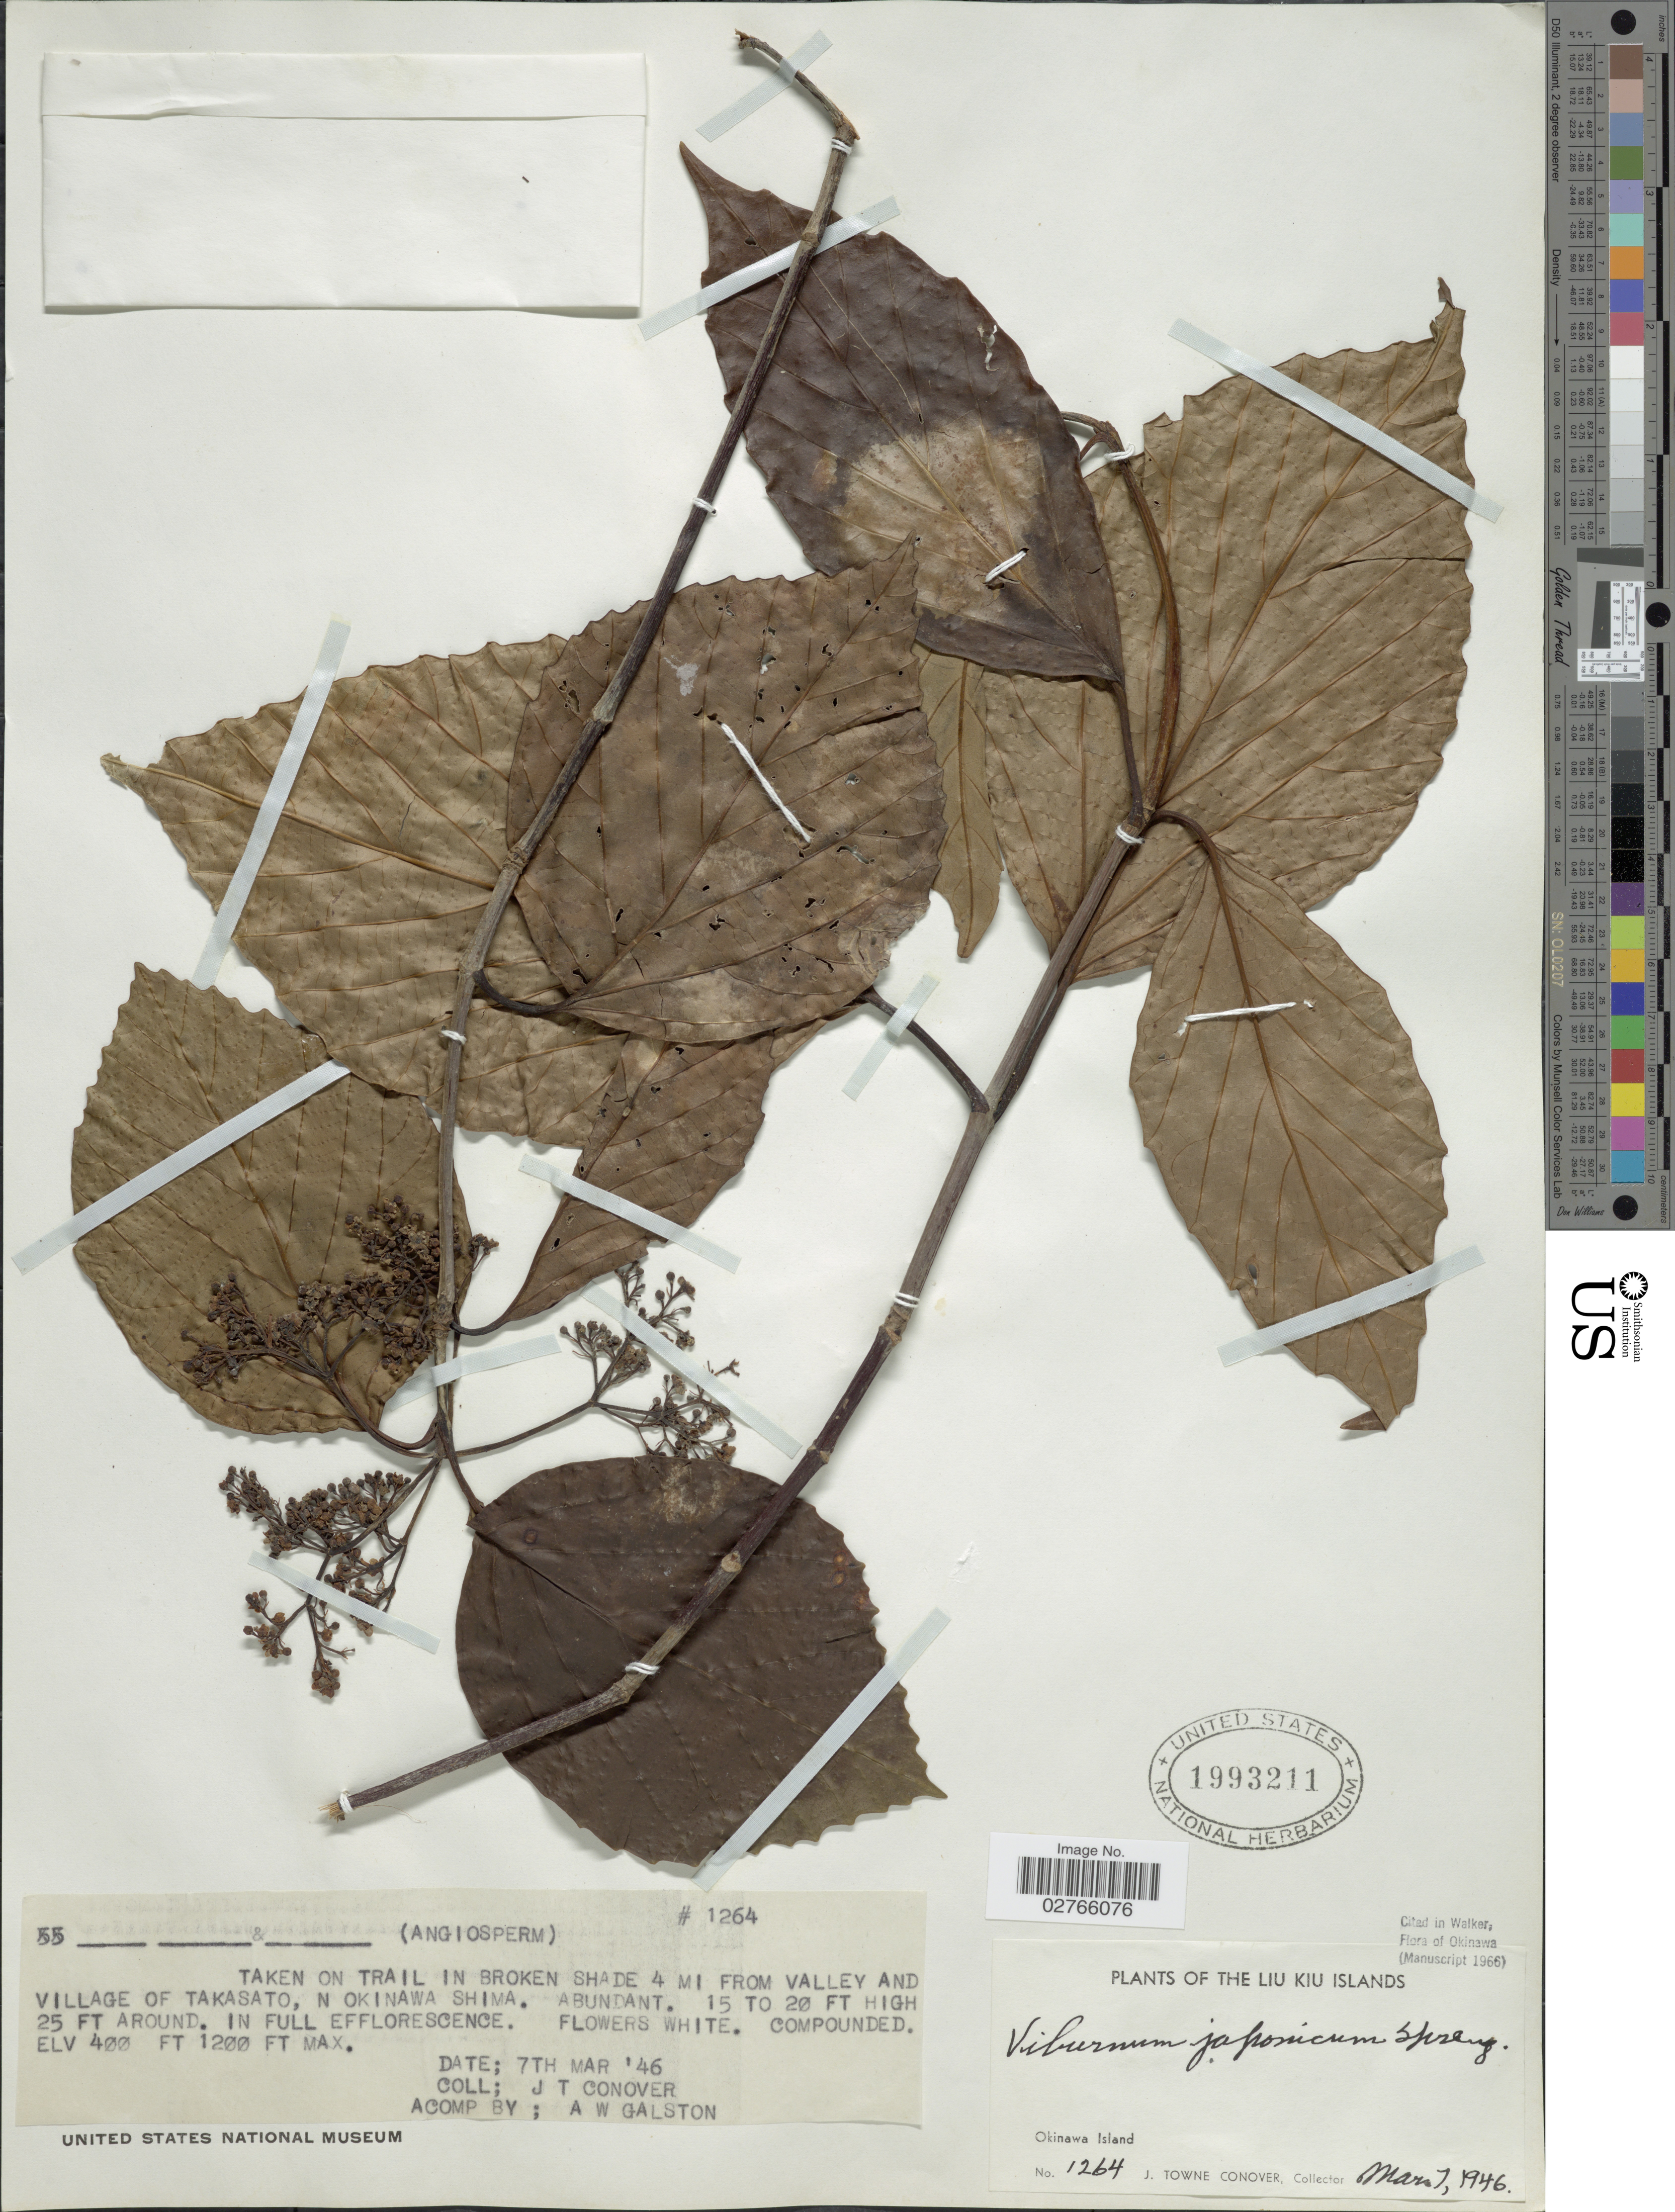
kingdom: Plantae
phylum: Tracheophyta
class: Magnoliopsida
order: Dipsacales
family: Viburnaceae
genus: Viburnum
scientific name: Viburnum japonicum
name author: (Thunb.) C.K. Spreng.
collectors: J. T. Conover & A. Galston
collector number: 1264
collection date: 1946-03-07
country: Japan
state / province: Okinawa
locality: The Liu Kiu Islands, Okinawa Island, Taken on trail in broken shade 4 mi from valley and village of Takasato, N Okinawa Shima.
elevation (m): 122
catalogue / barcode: US 1993211